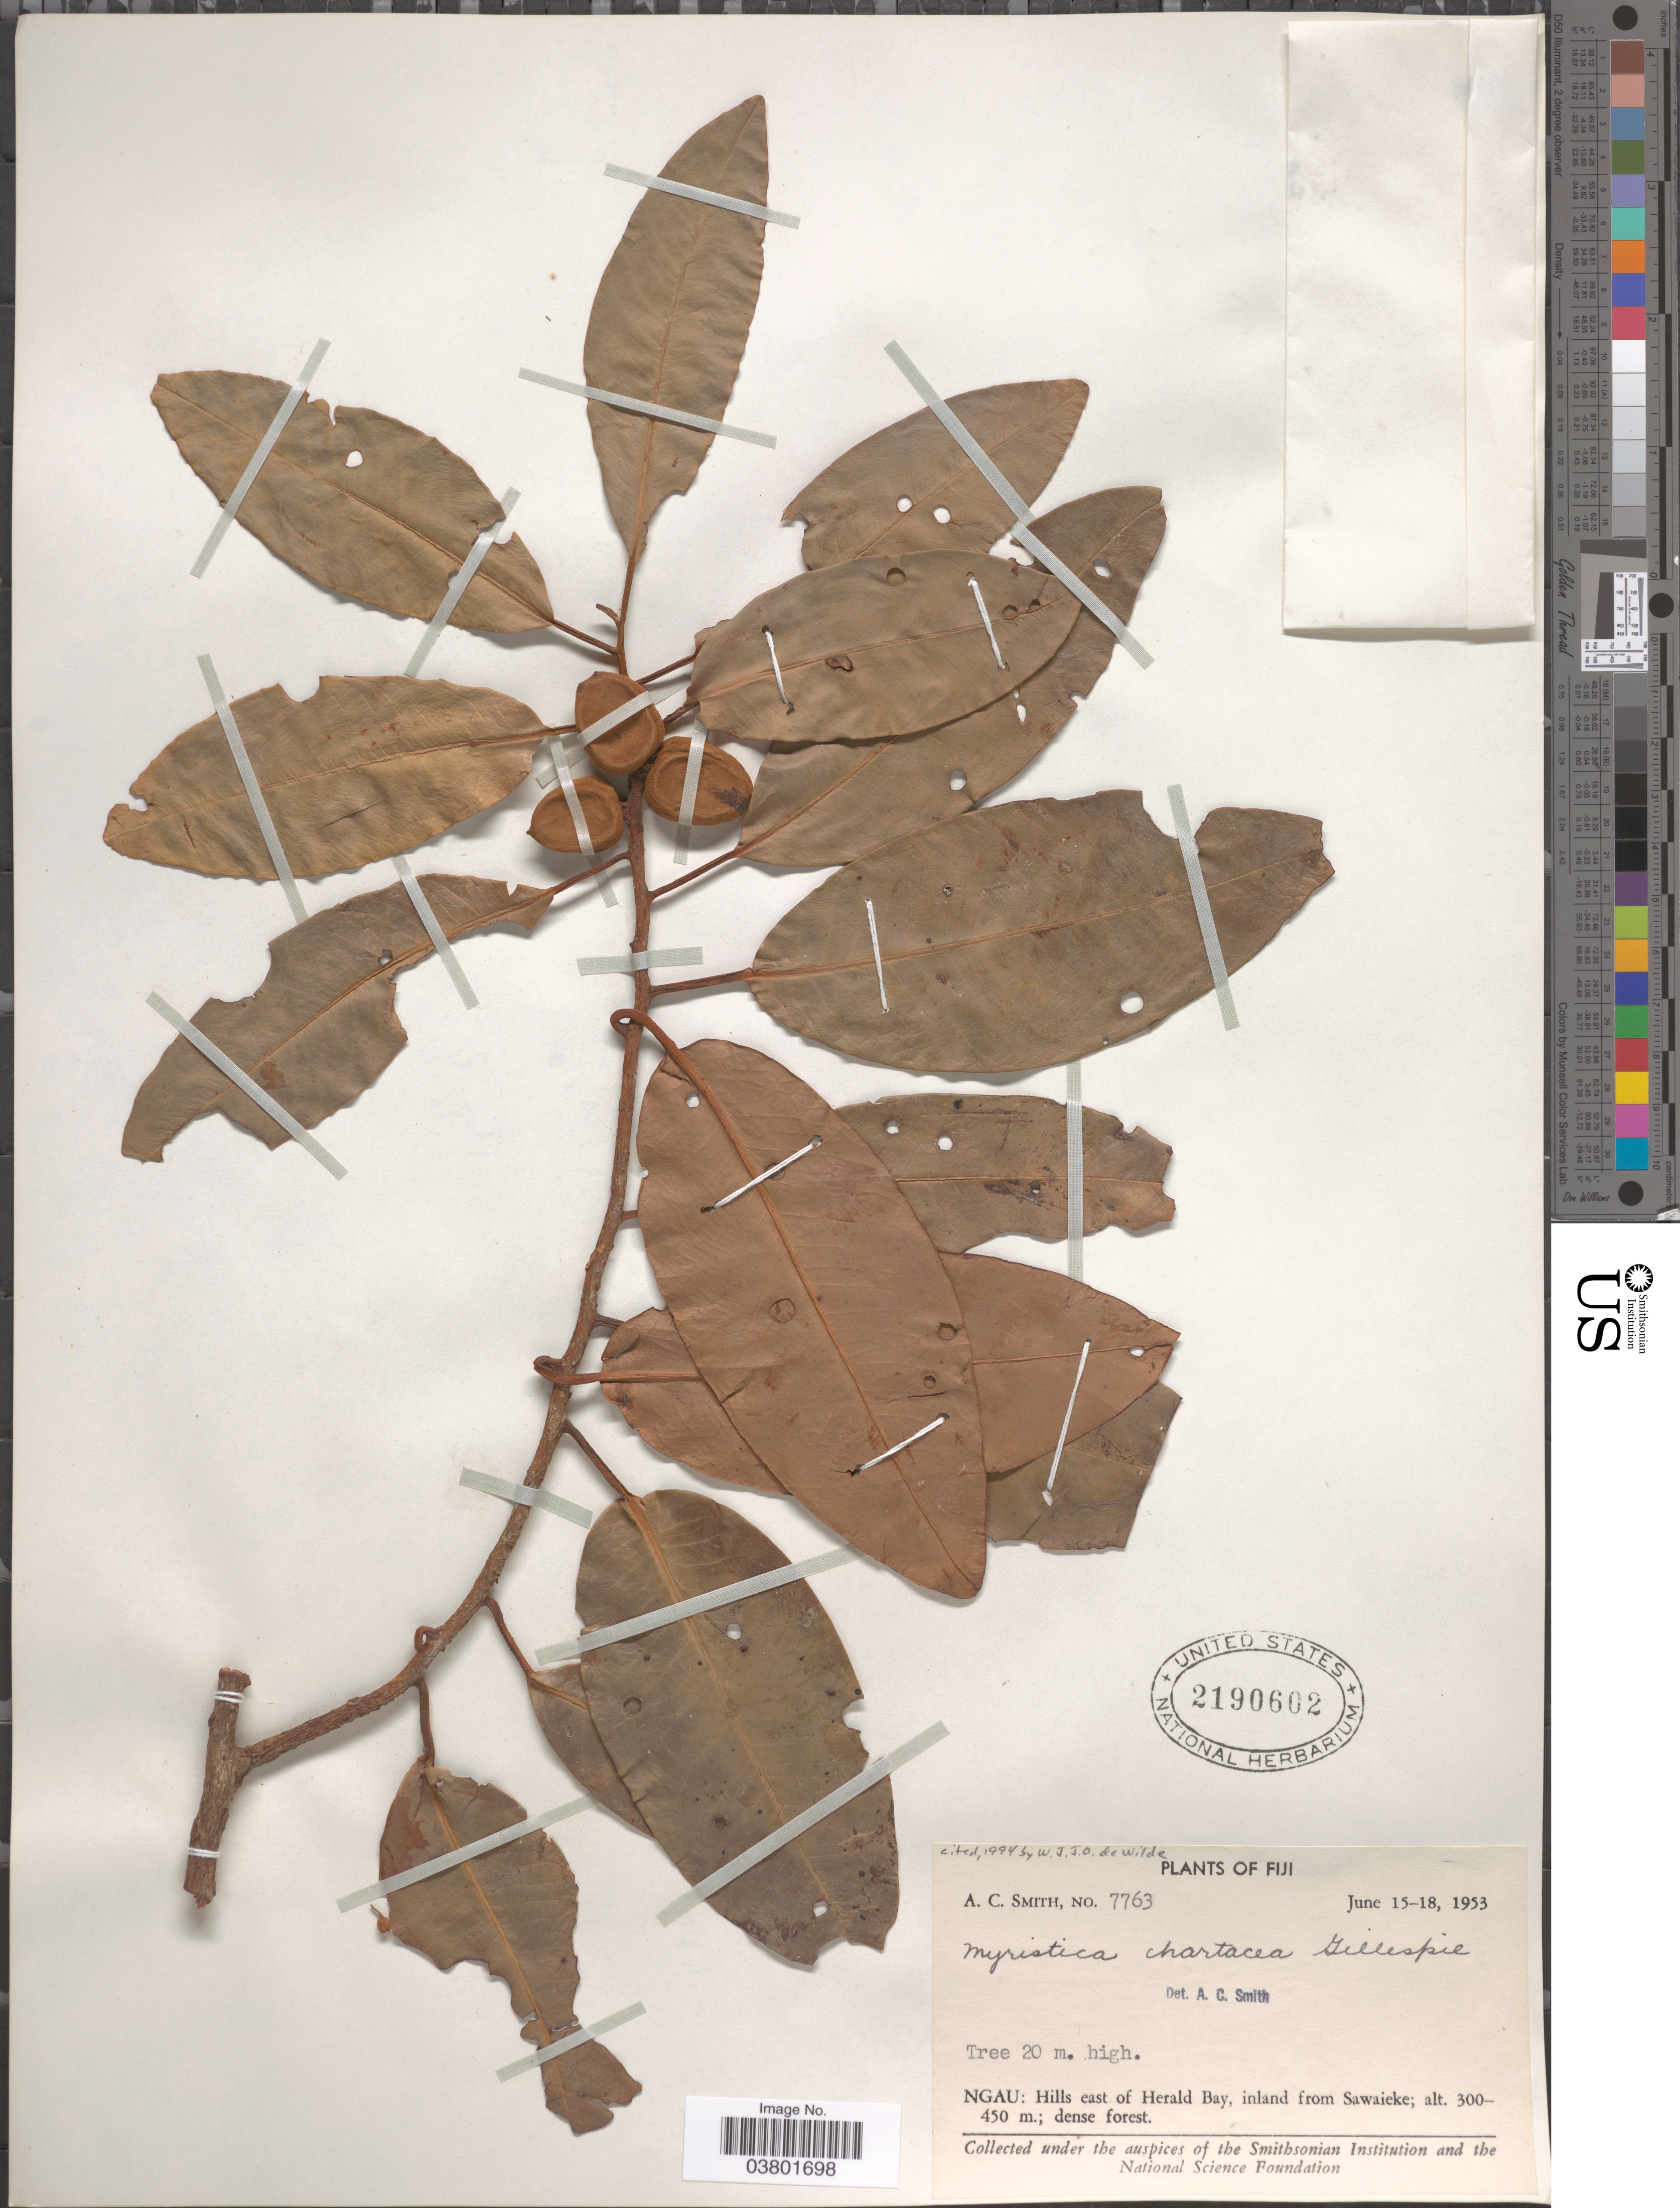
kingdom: Plantae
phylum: Tracheophyta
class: Magnoliopsida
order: Magnoliales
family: Myristicaceae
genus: Myristica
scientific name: Myristica chartacea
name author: Gillespie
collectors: A. C. Smith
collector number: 7763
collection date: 1953-06-15/1953-06-18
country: Fiji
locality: Ngau: Hills east of Herald Bay, inland from Sawaieke.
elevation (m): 300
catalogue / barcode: US 2190602